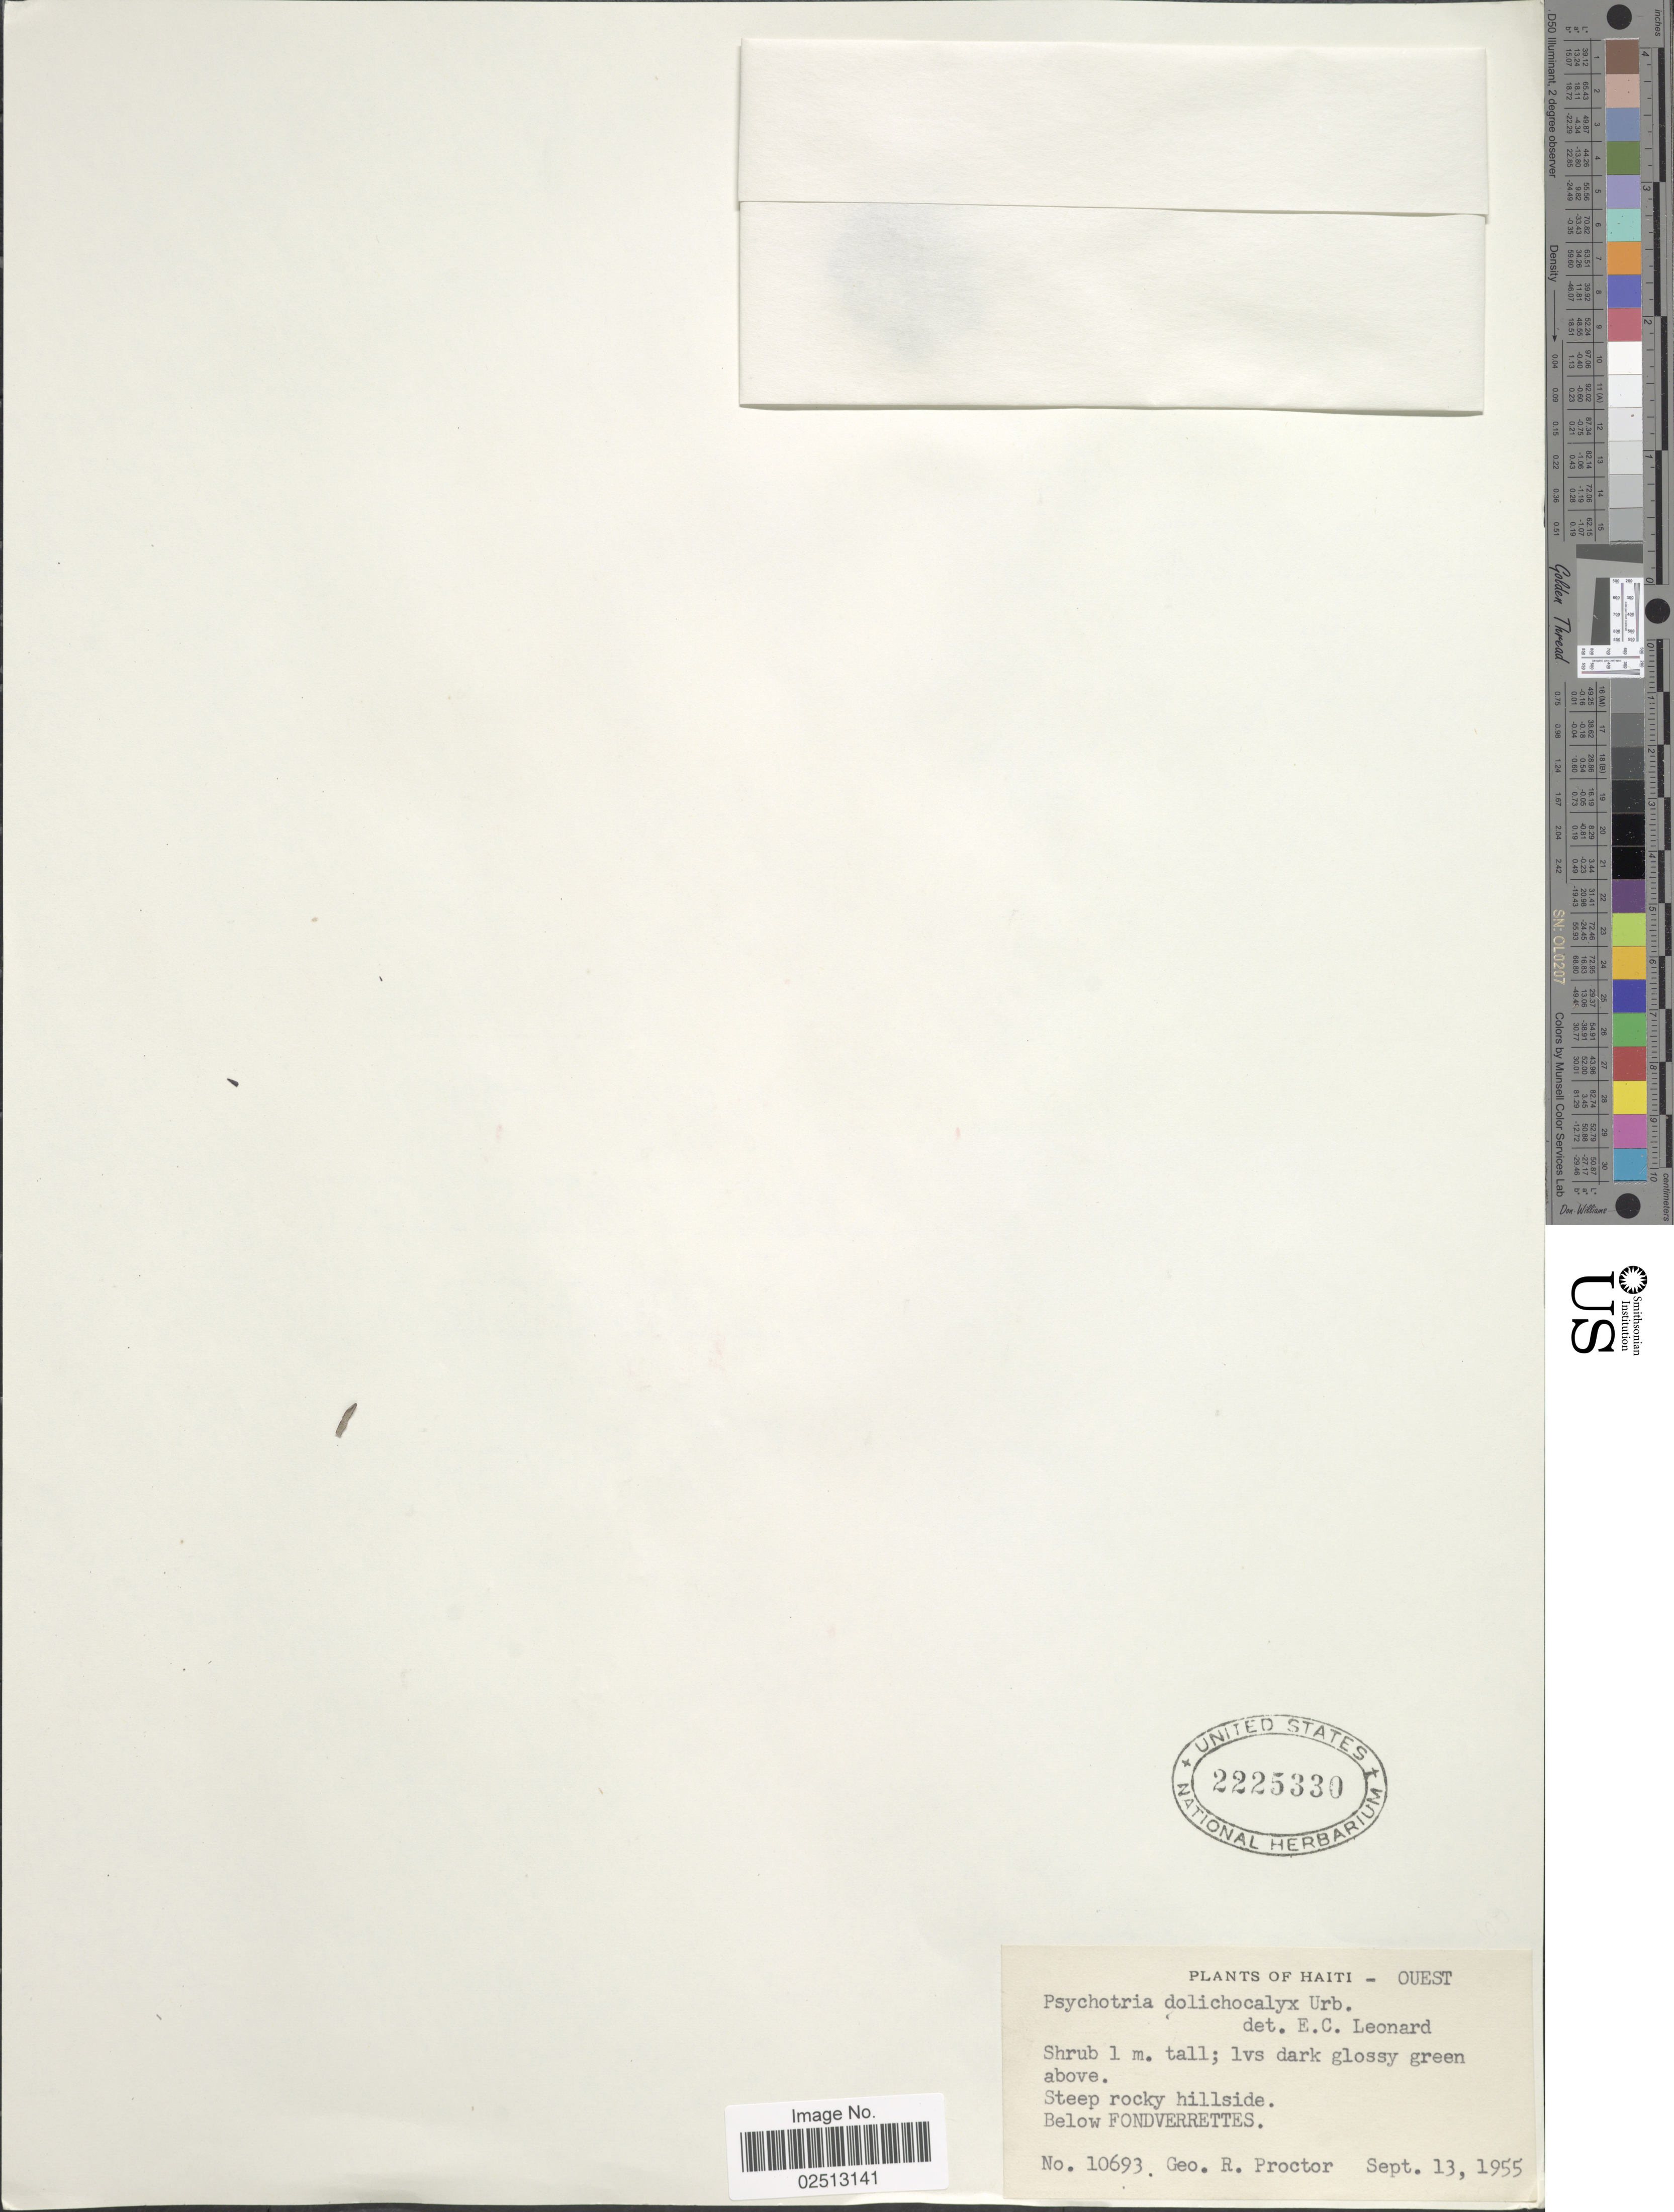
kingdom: Plantae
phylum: Tracheophyta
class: Magnoliopsida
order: Gentianales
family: Rubiaceae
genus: Psychotria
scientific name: Psychotria dolichocalyx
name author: Urb. & Ekman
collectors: G. R. Proctor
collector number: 10693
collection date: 1955-09-13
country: Cameroon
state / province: Ouest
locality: Haiti - Ouest. Steep rocky hillside. Below Fondverrettes.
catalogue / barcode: US 2225330